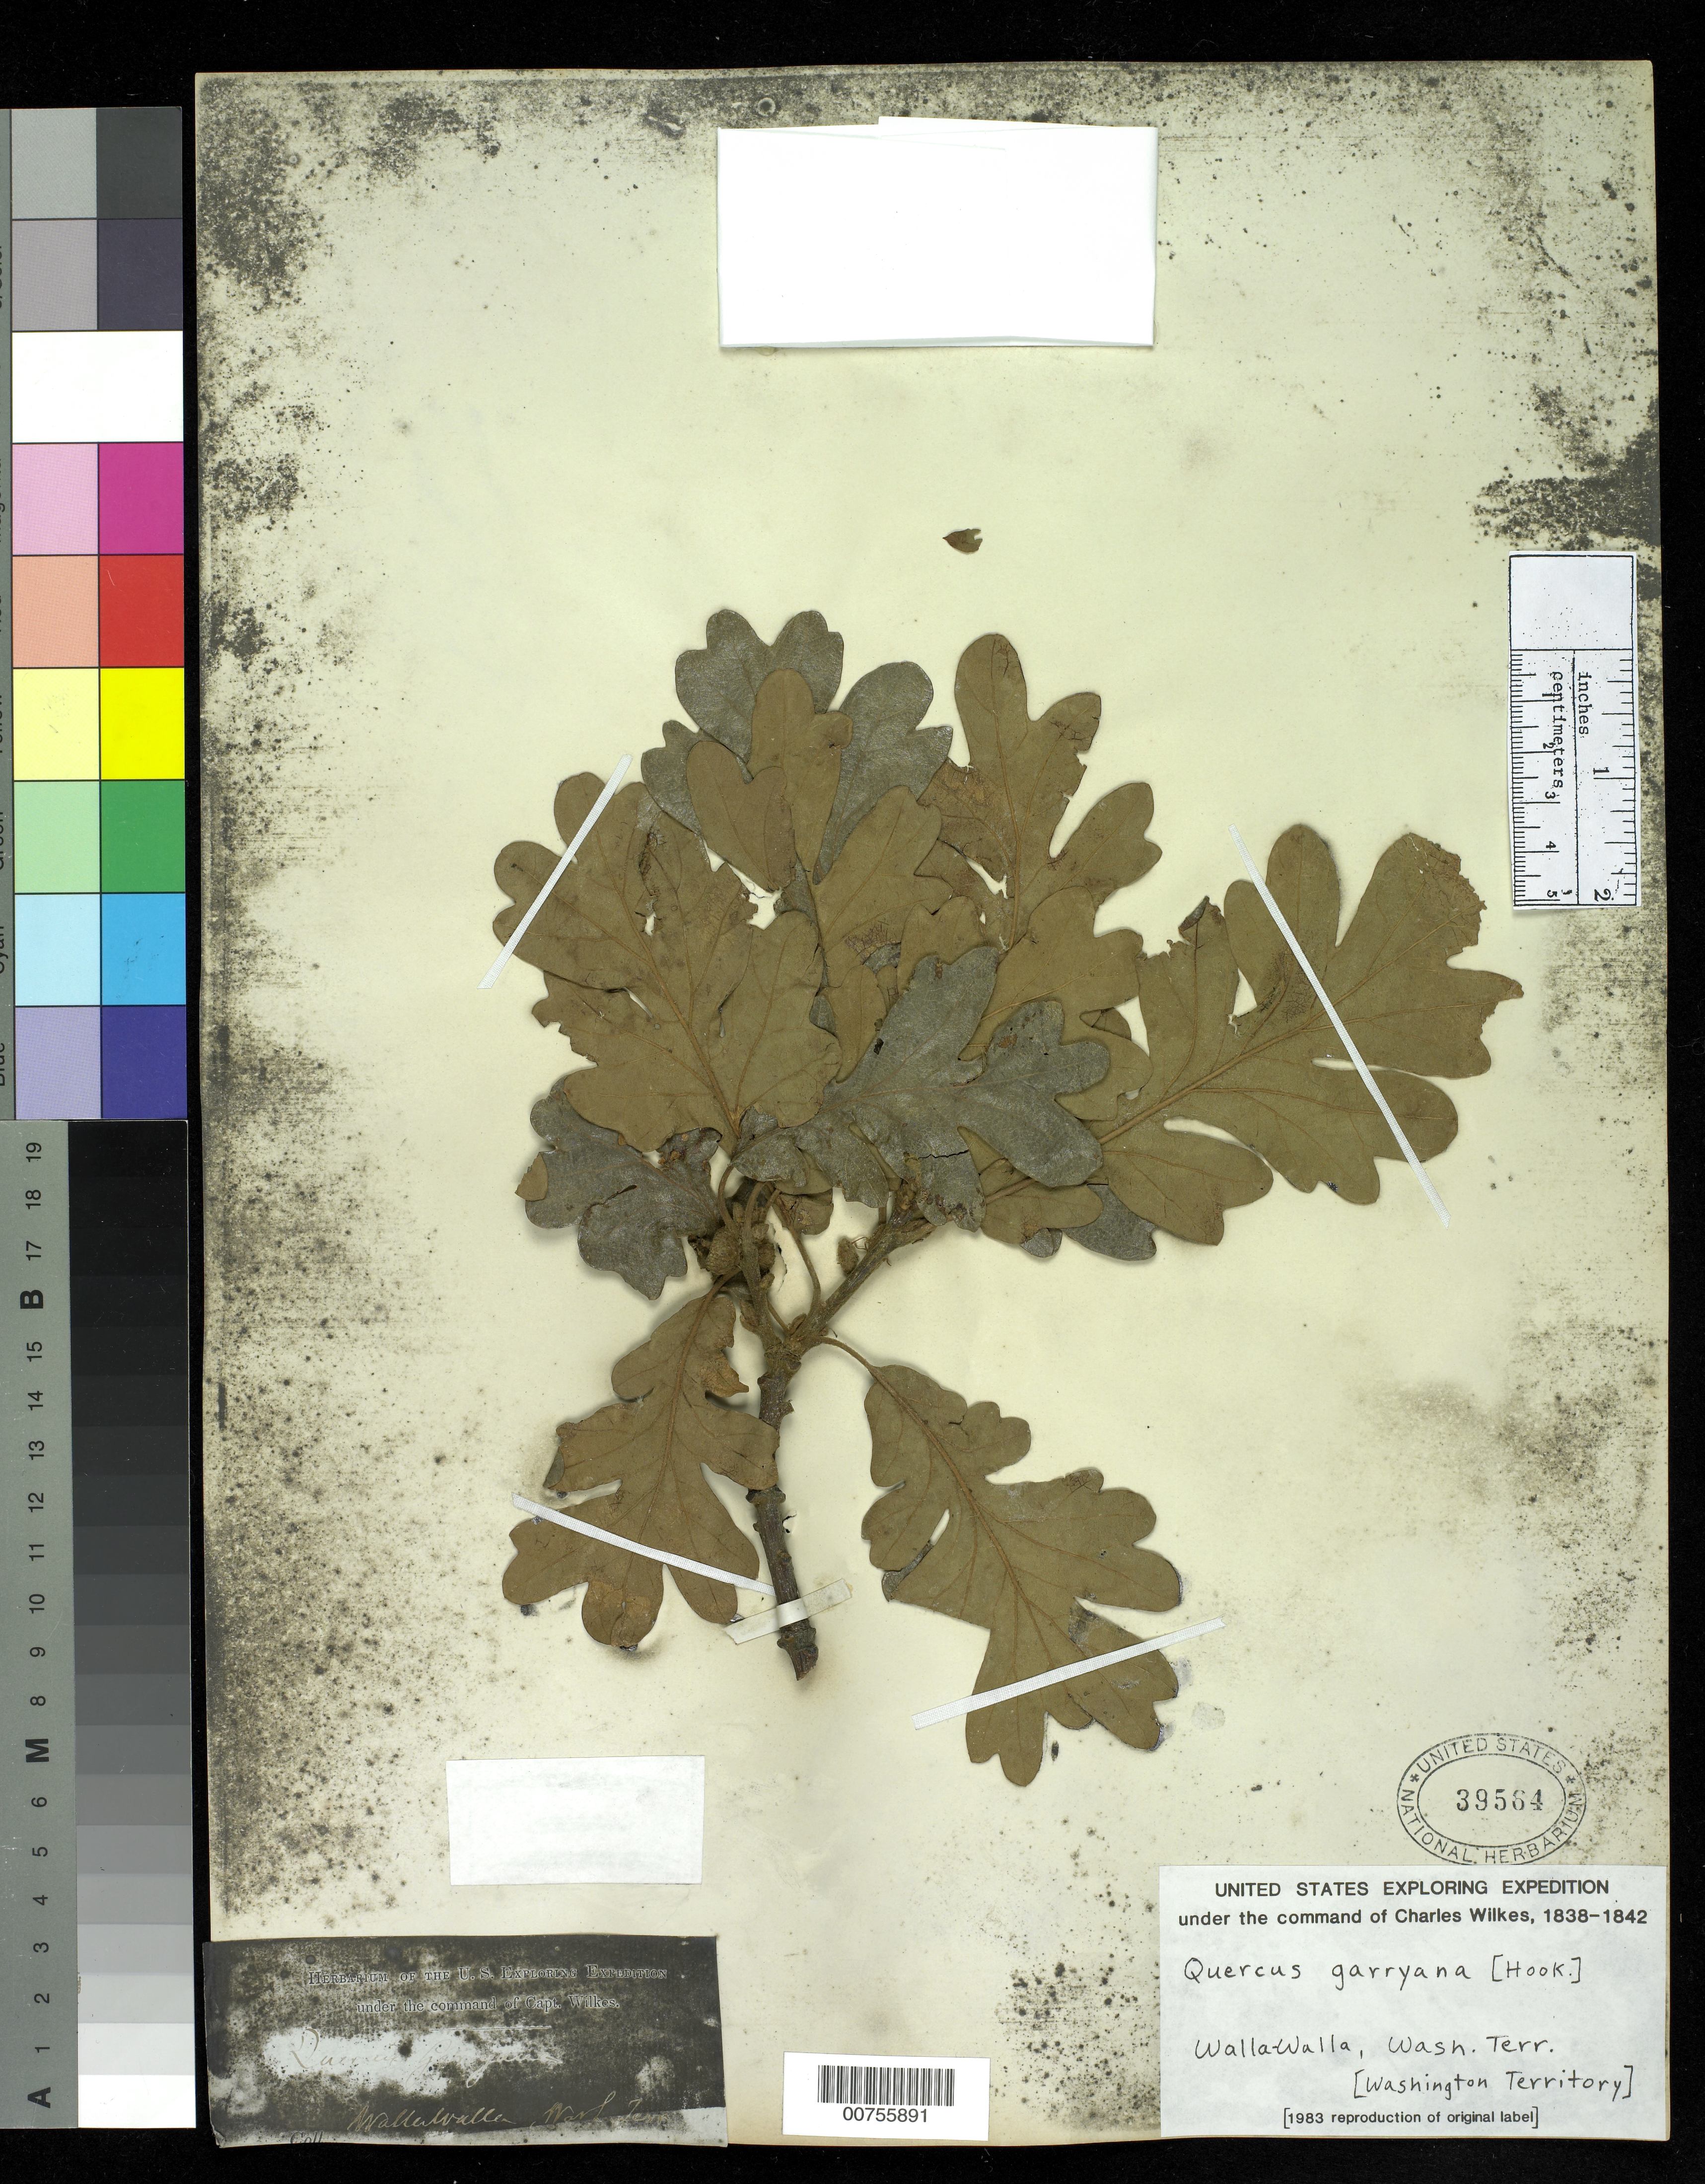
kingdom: Plantae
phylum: Tracheophyta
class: Magnoliopsida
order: Fagales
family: Fagaceae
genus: Quercus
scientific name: Quercus garryana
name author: Douglas ex Hook.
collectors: Wilkes Explor. Exped.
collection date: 1838/1842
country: United States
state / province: Washington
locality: Wallawalla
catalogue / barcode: US 39564